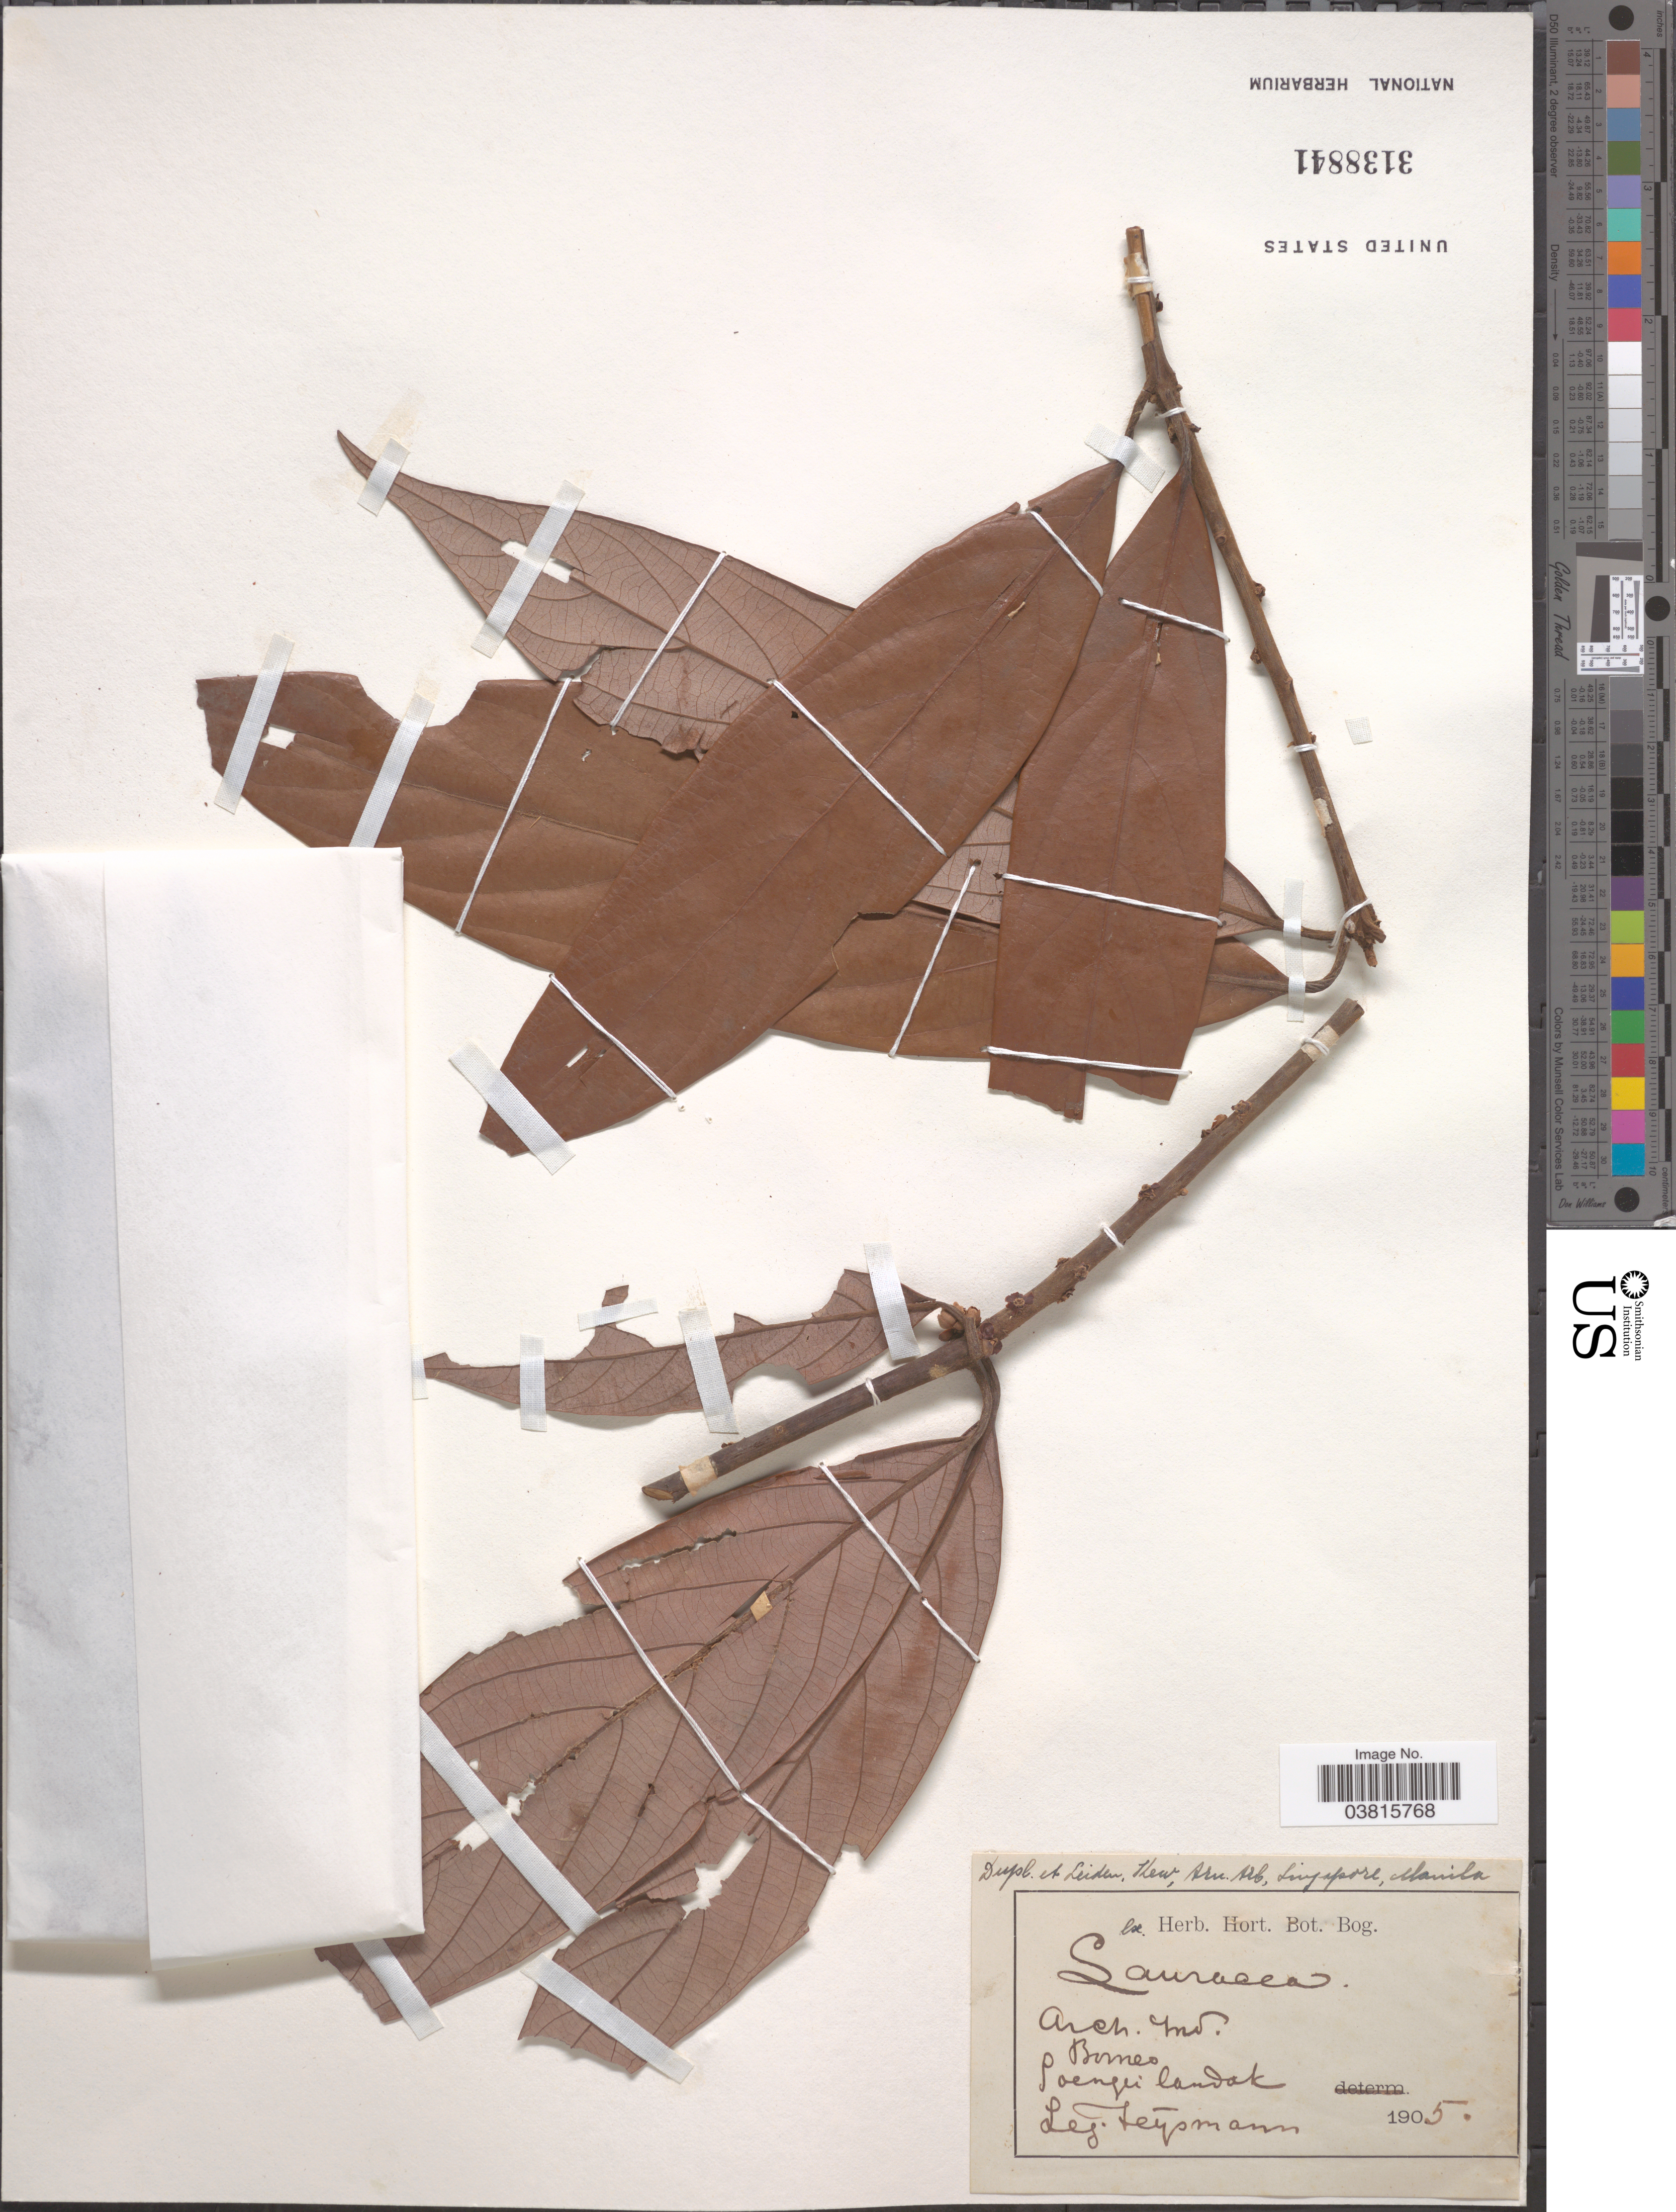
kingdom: Plantae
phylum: Tracheophyta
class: Magnoliopsida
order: Piperales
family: Saururaceae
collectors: Teysmann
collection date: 1905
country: Indonesia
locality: Borneo. Soengai Landai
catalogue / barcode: US 3138841